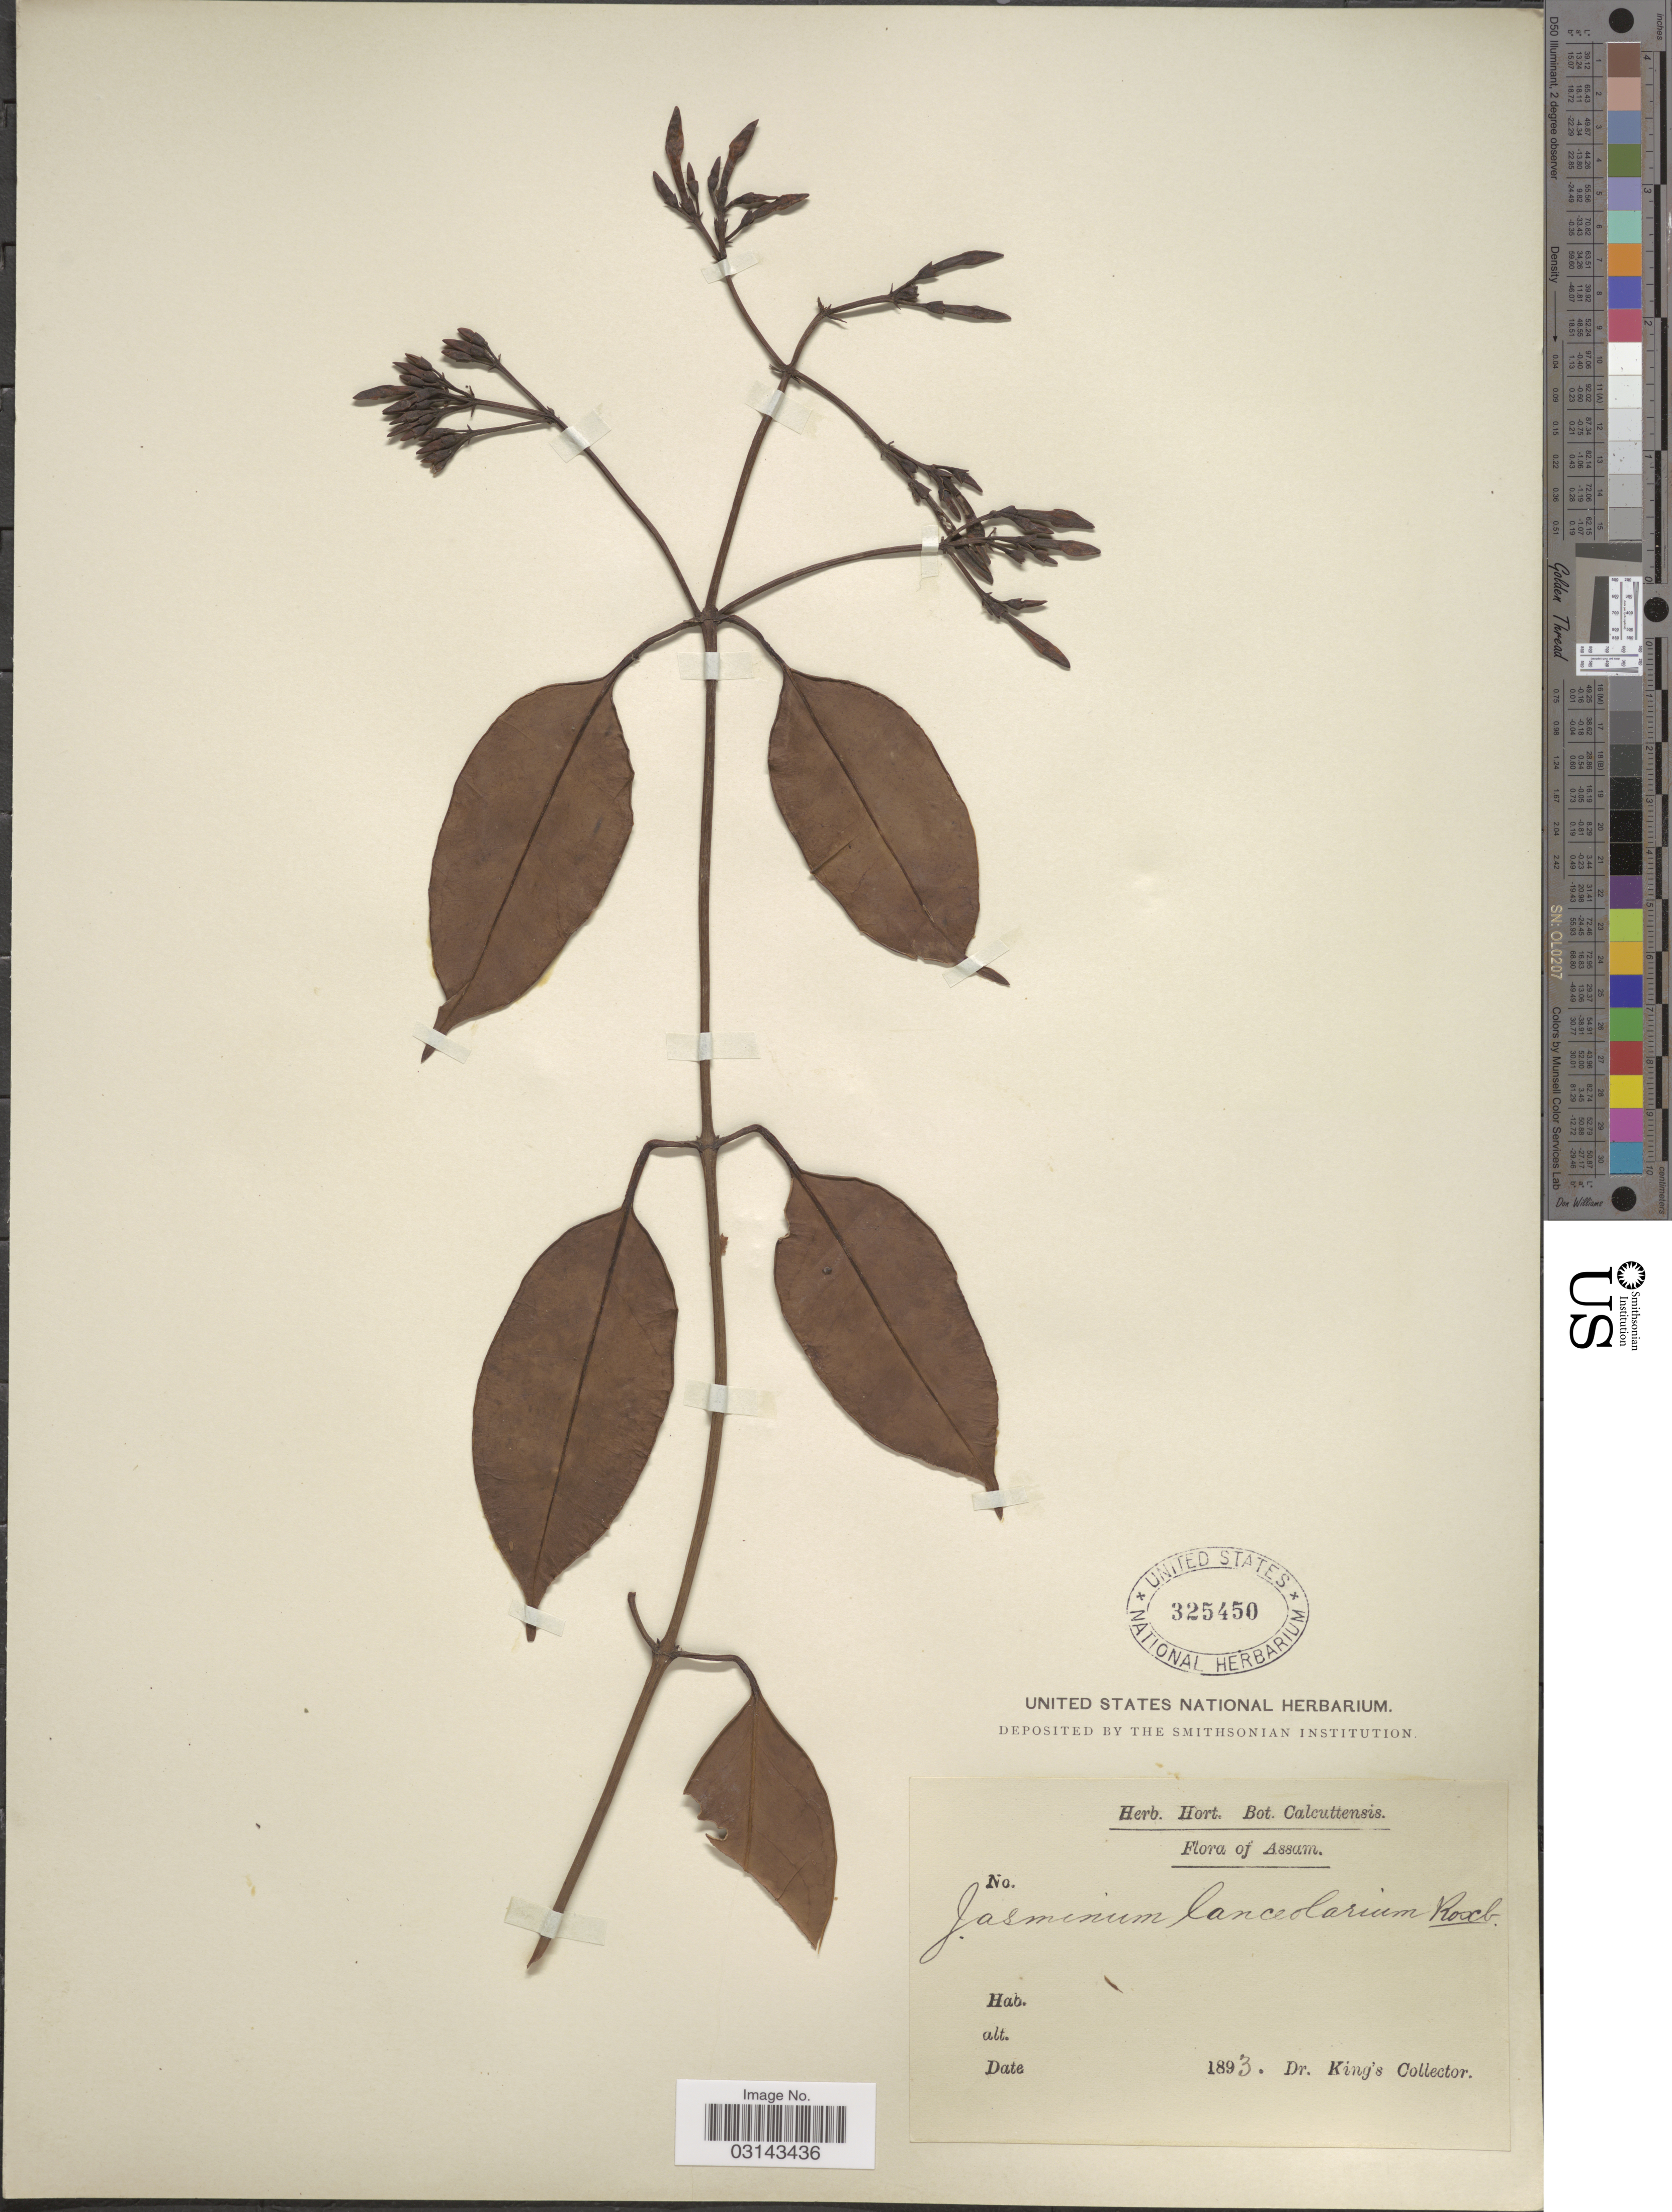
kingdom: Plantae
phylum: Tracheophyta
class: Magnoliopsida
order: Lamiales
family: Oleaceae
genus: Jasminum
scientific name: Jasminum lanceolarium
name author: Roxb.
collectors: Dr. King's collector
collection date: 1893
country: India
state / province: Assam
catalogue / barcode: US 325450